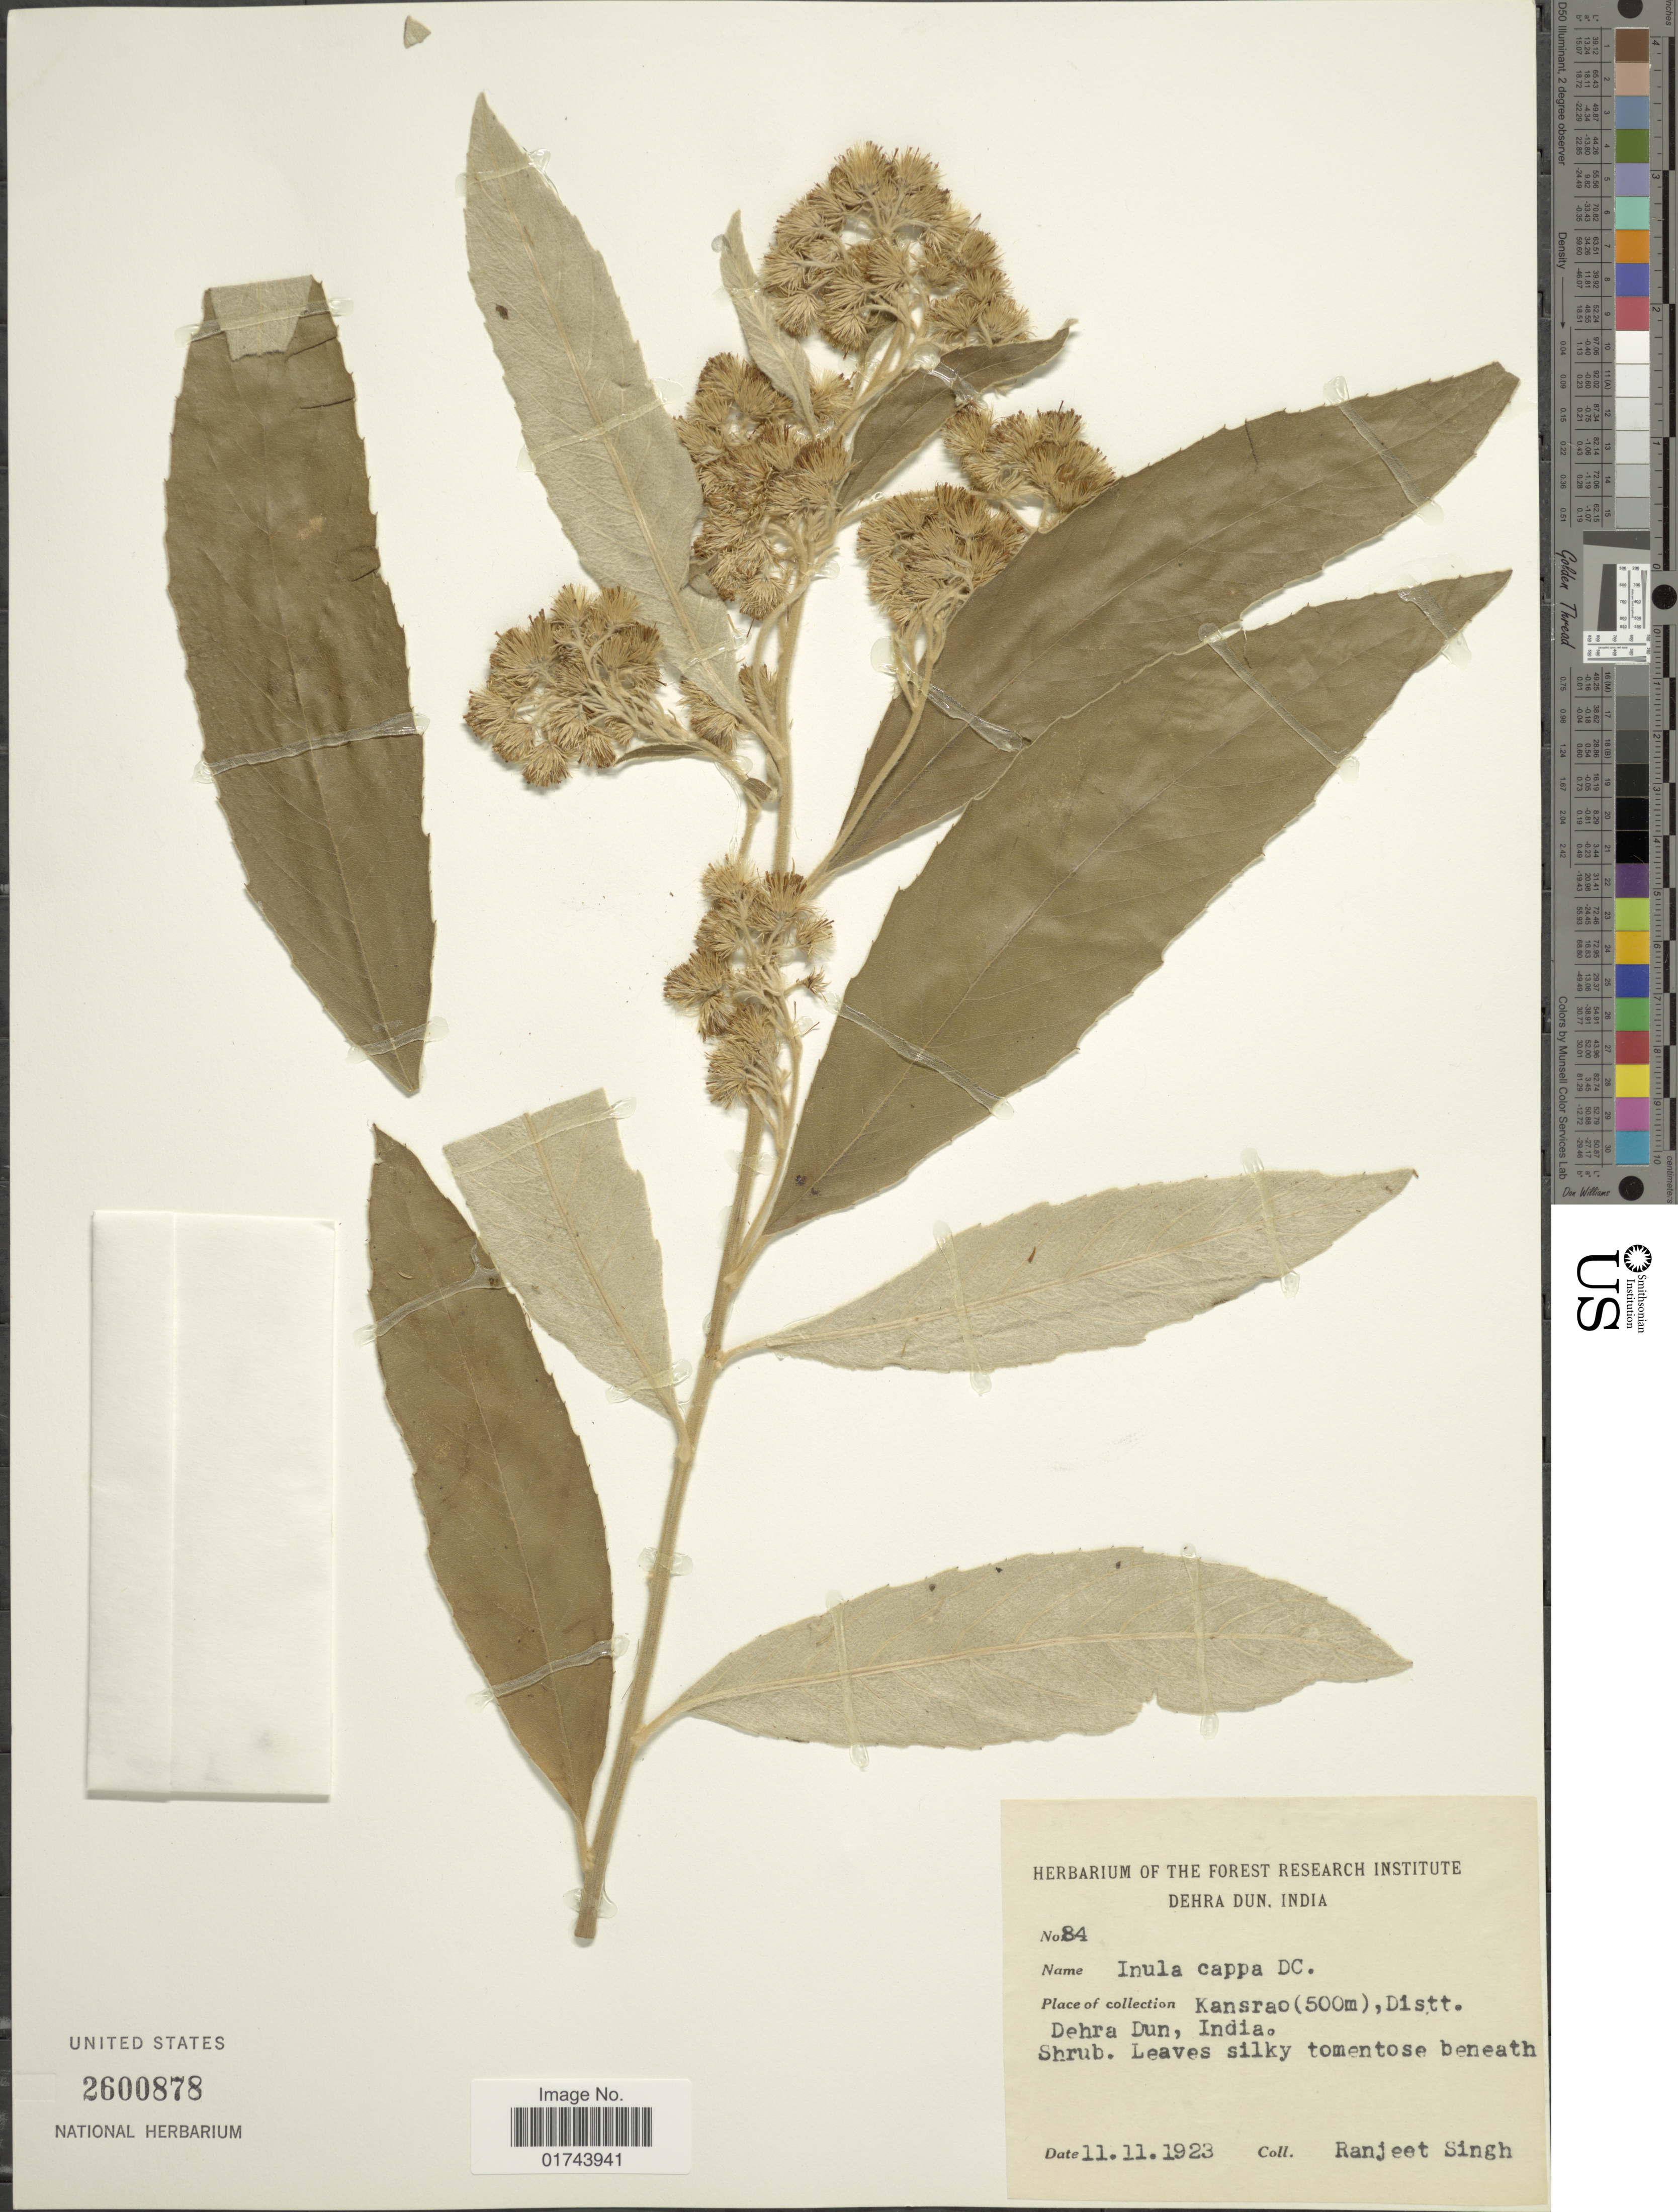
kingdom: Plantae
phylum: Tracheophyta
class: Magnoliopsida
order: Asterales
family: Asteraceae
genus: Inula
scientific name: Inula cappa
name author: (Buch.-Ham. ex D. Don) DC.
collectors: R. Singh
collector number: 84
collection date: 1923-11-11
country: India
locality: Kansrao, Distt. Dehra Dun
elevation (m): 500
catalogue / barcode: US 2600878